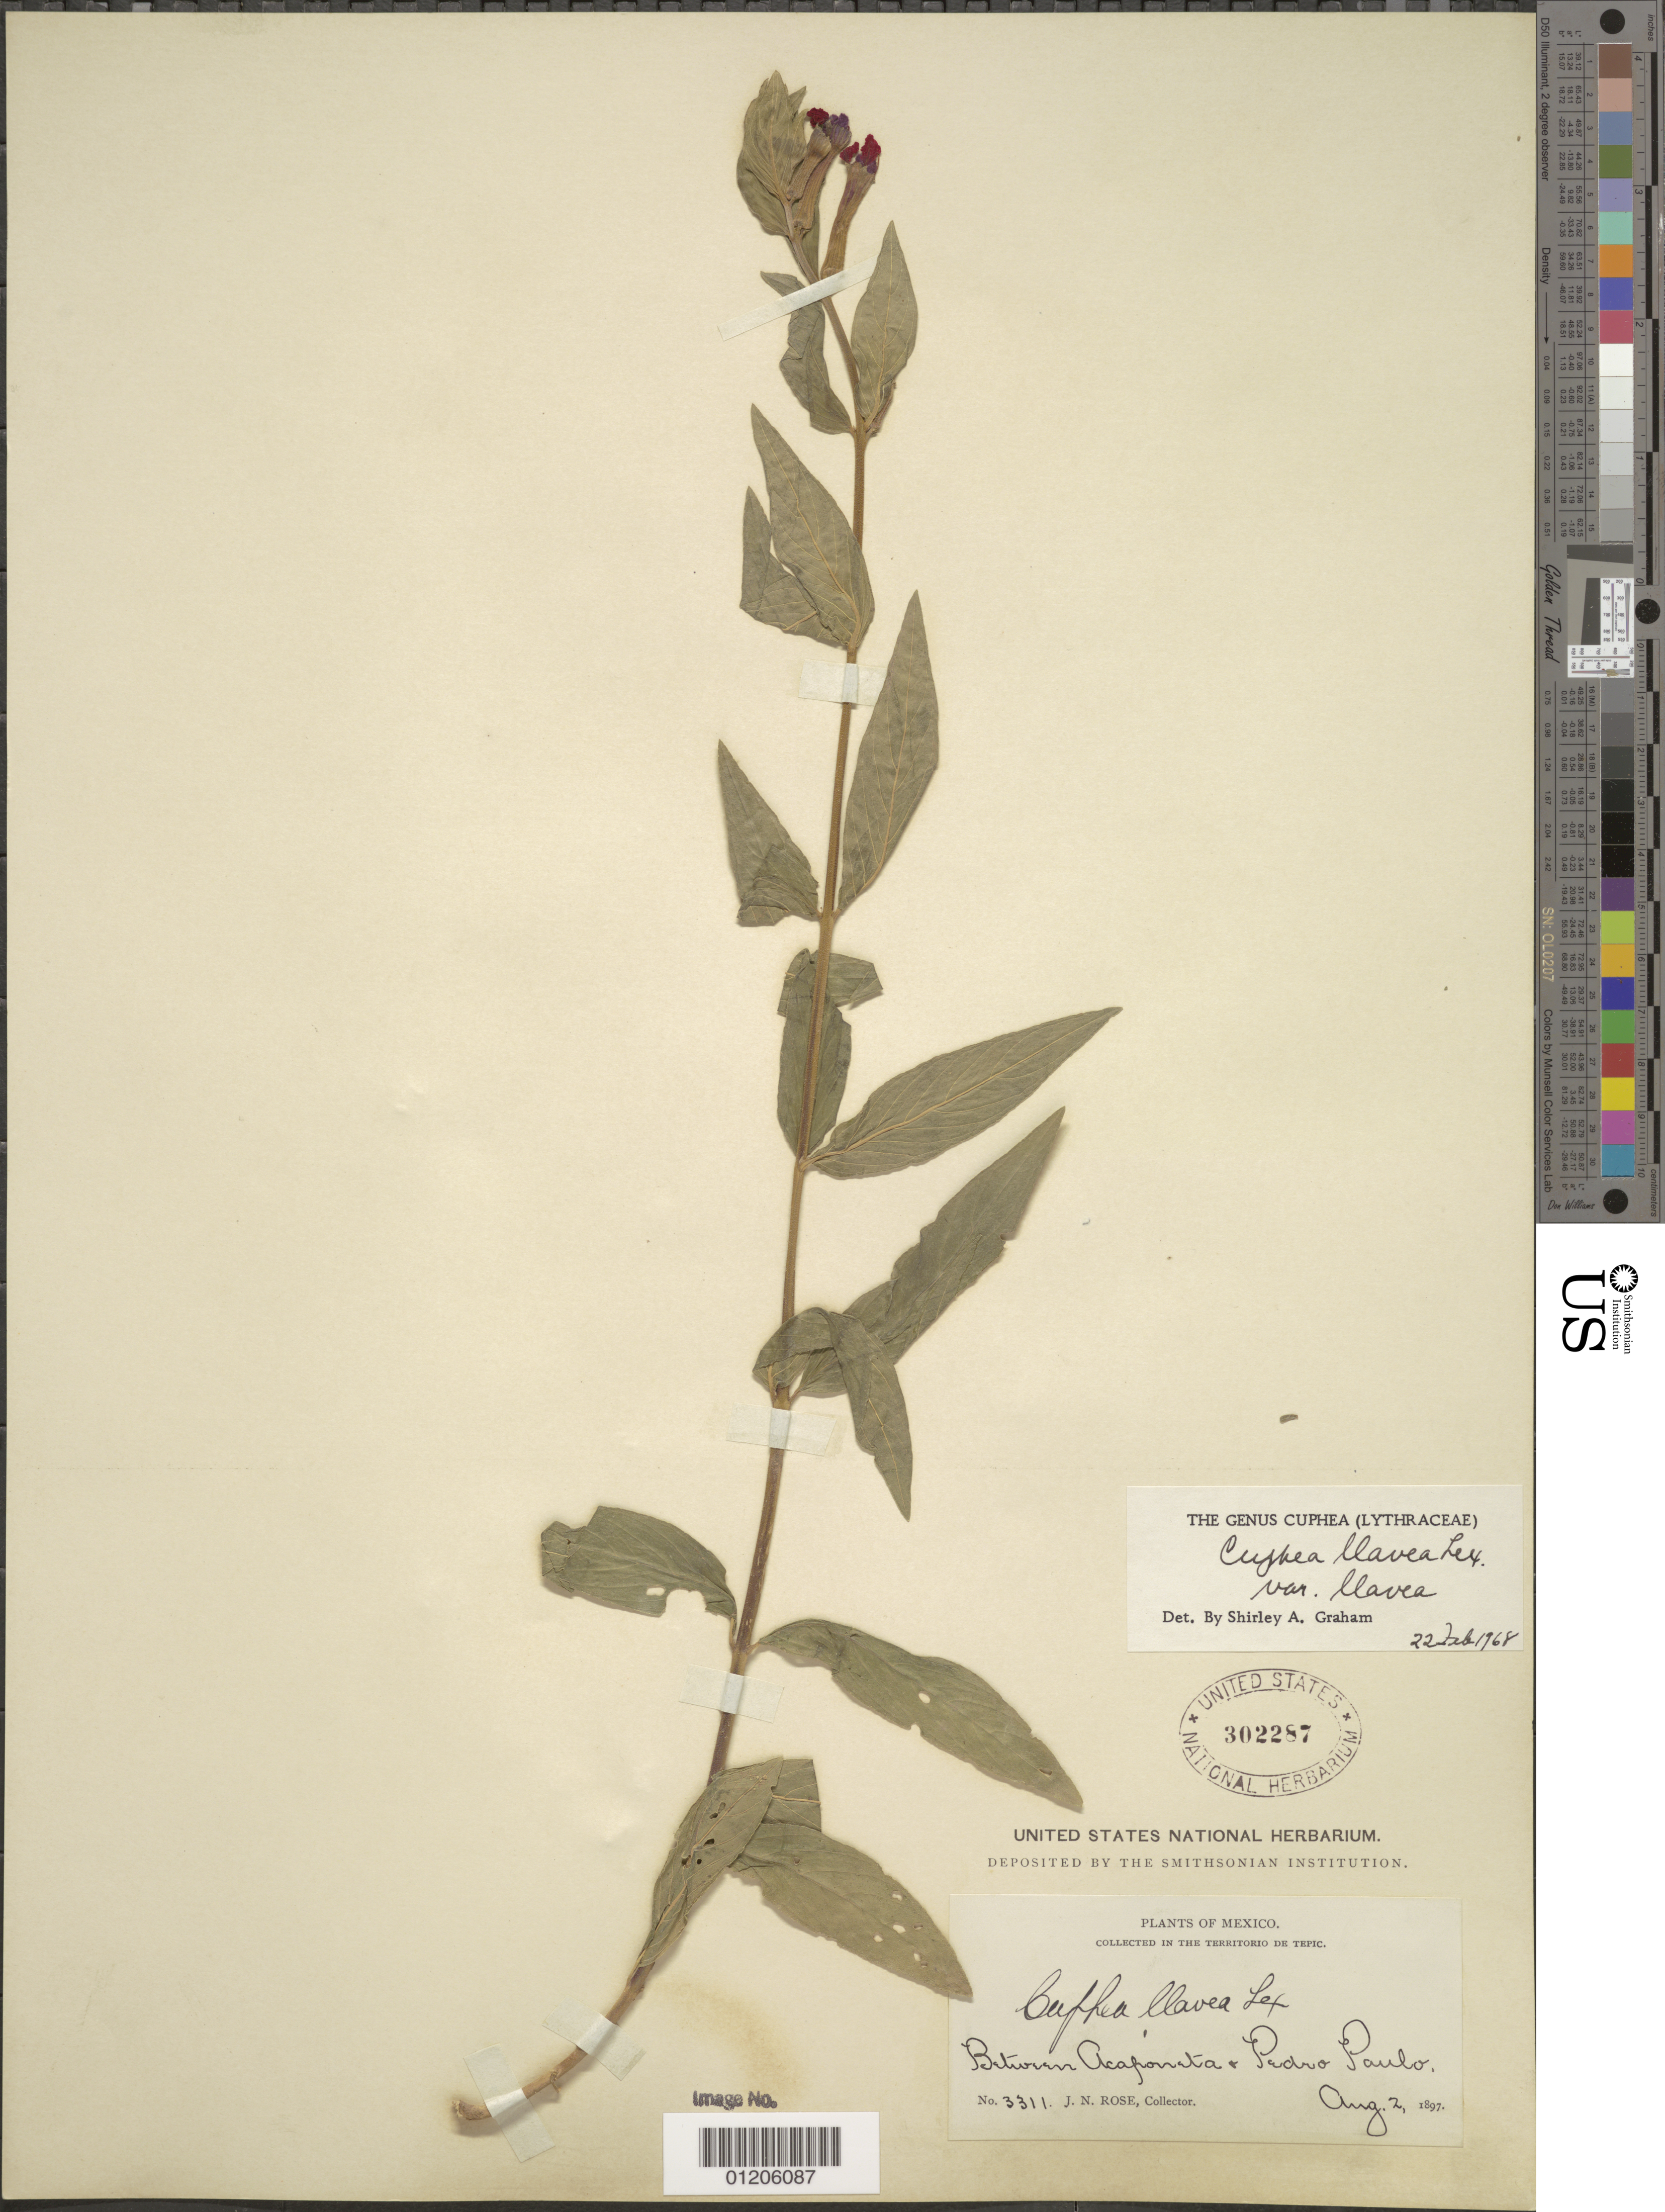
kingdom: Plantae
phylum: Tracheophyta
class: Magnoliopsida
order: Myrtales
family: Lythraceae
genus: Cuphea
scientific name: Cuphea llavea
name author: Lex.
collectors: J. N. Rose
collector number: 3311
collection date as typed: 02 Aug 1897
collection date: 1897-08-02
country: Mexico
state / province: Jalisco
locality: Between Acaponeta and Pedro Paulo.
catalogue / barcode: US 302287